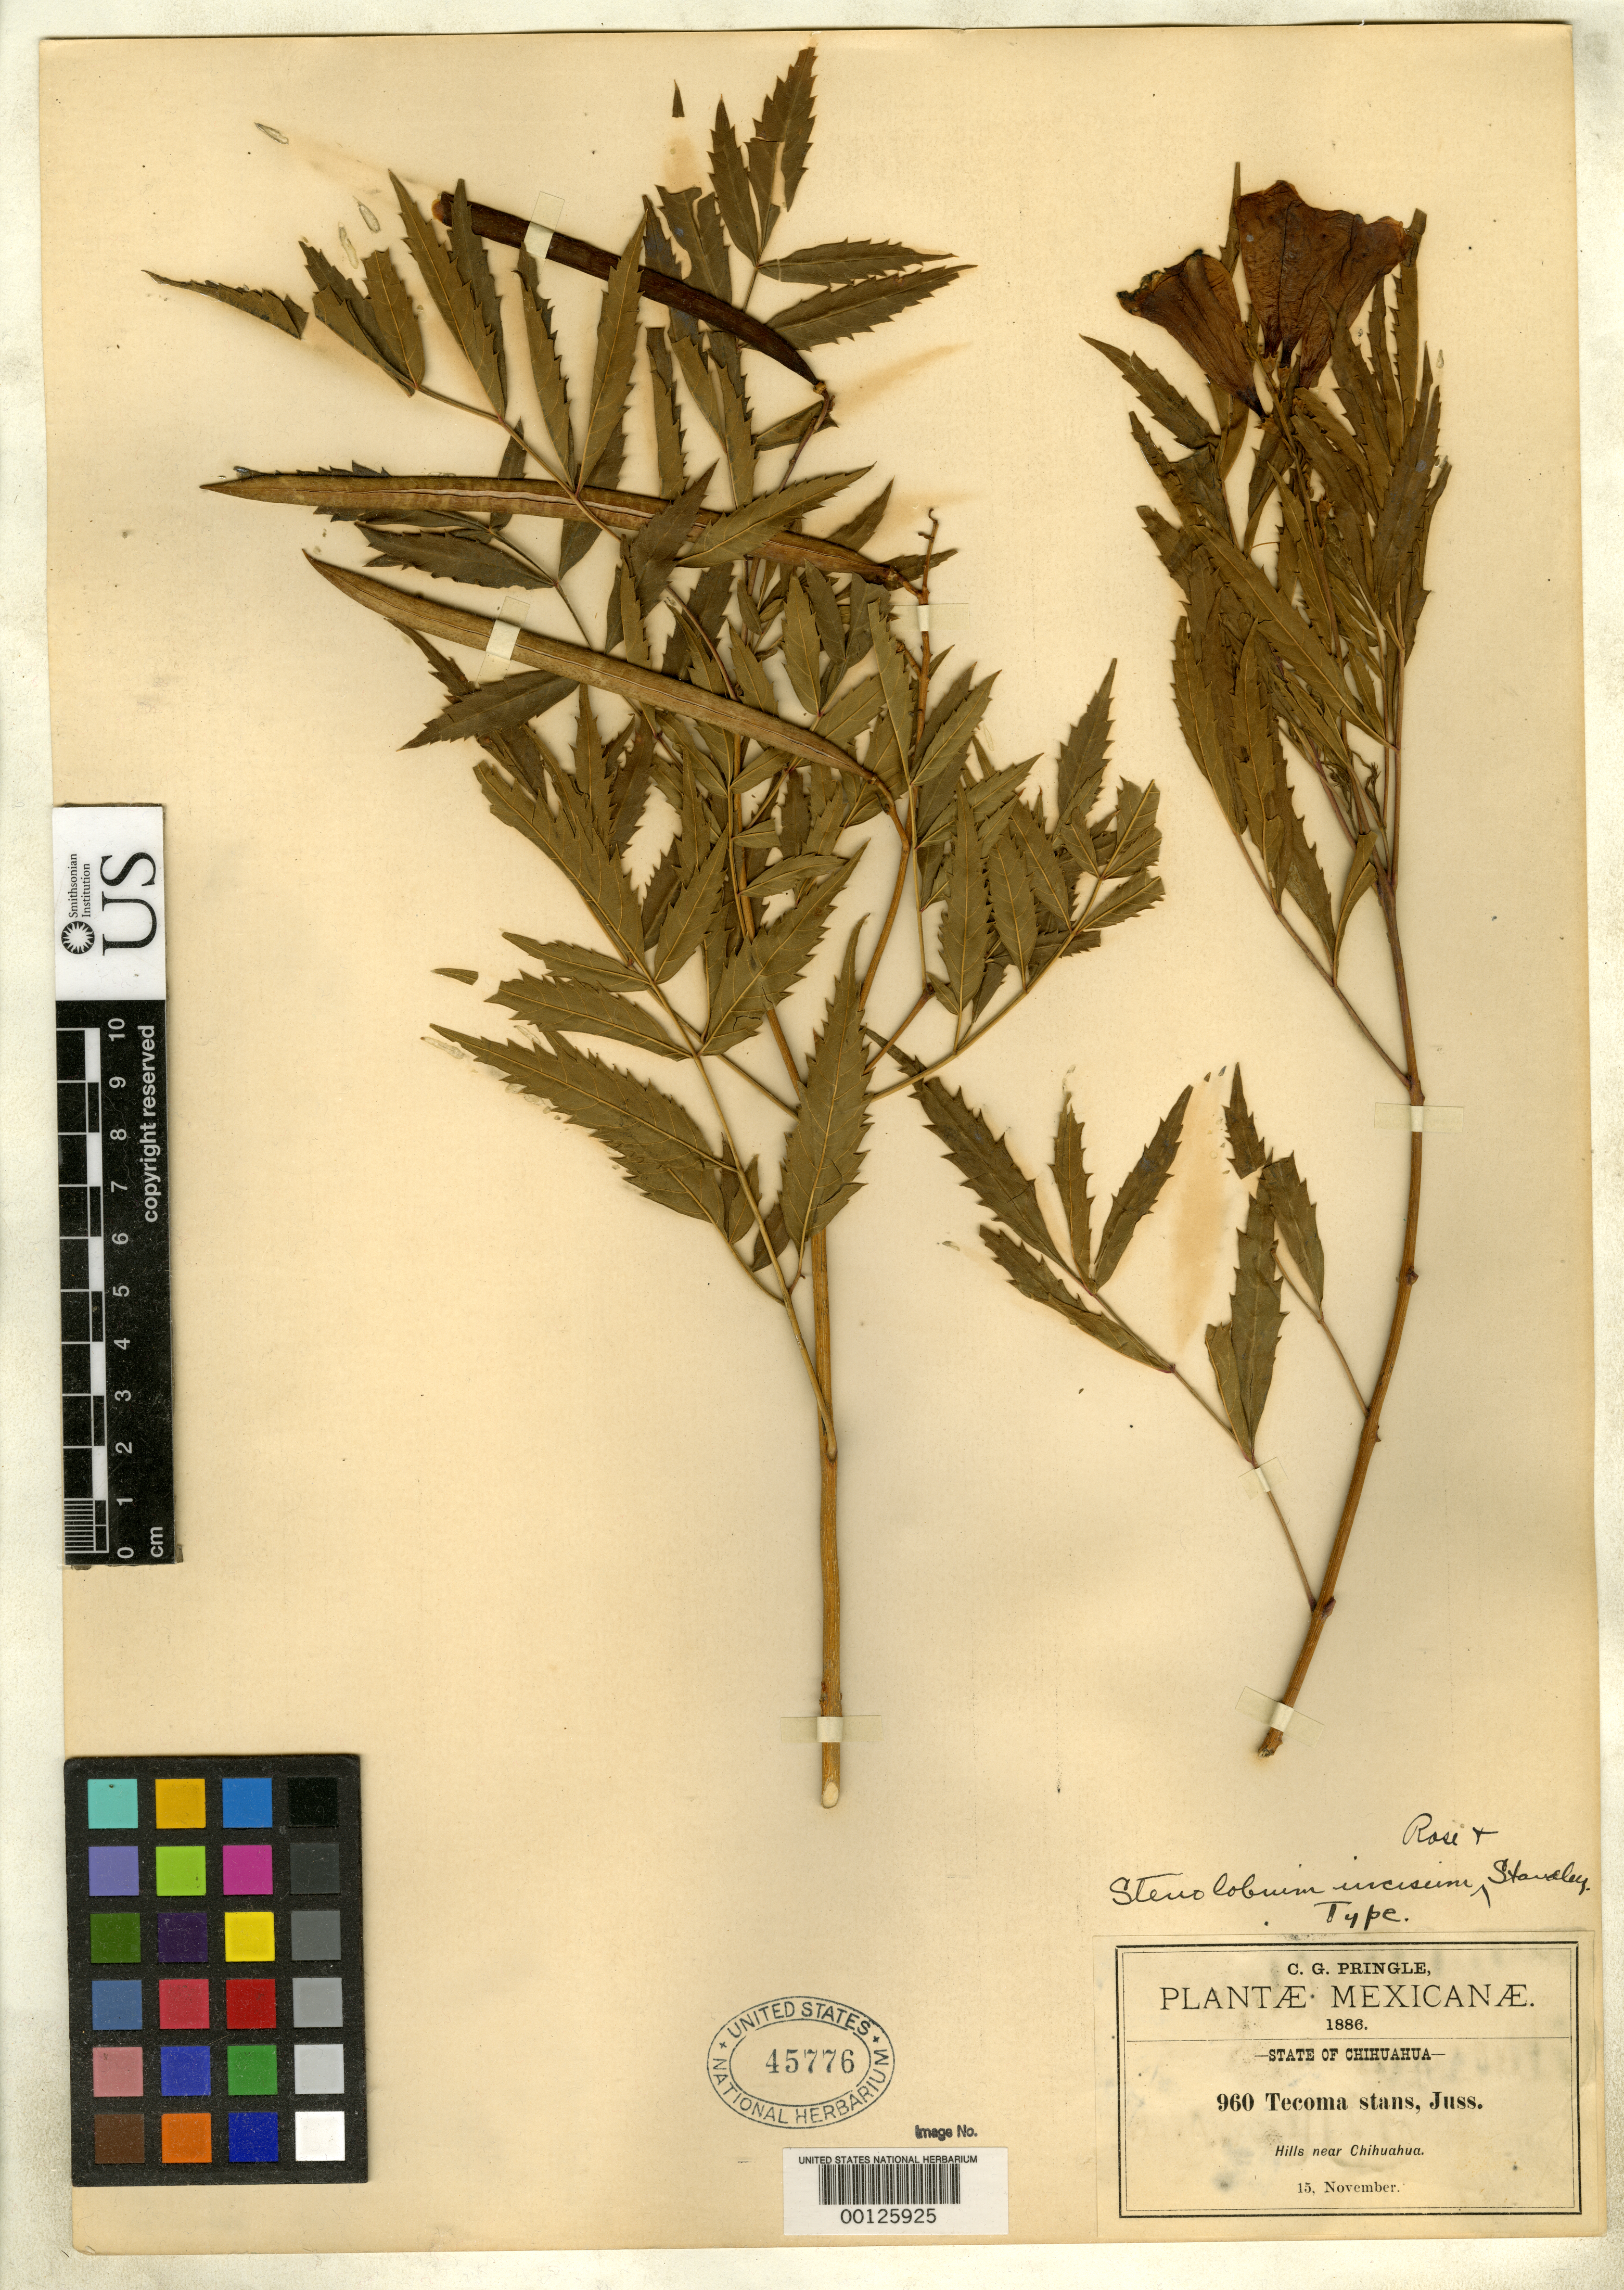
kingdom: Plantae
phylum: Tracheophyta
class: Magnoliopsida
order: Lamiales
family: Bignoniaceae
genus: Stenolobium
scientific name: Stenolobium incisum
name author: Rose & Standl. in Wooton & Standl.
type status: Holotype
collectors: C. G. Pringle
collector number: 960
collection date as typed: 15 Nov 1886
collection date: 1886-11-15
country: Mexico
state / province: Chihuahua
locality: Near Chihuahua.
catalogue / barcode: US 45776